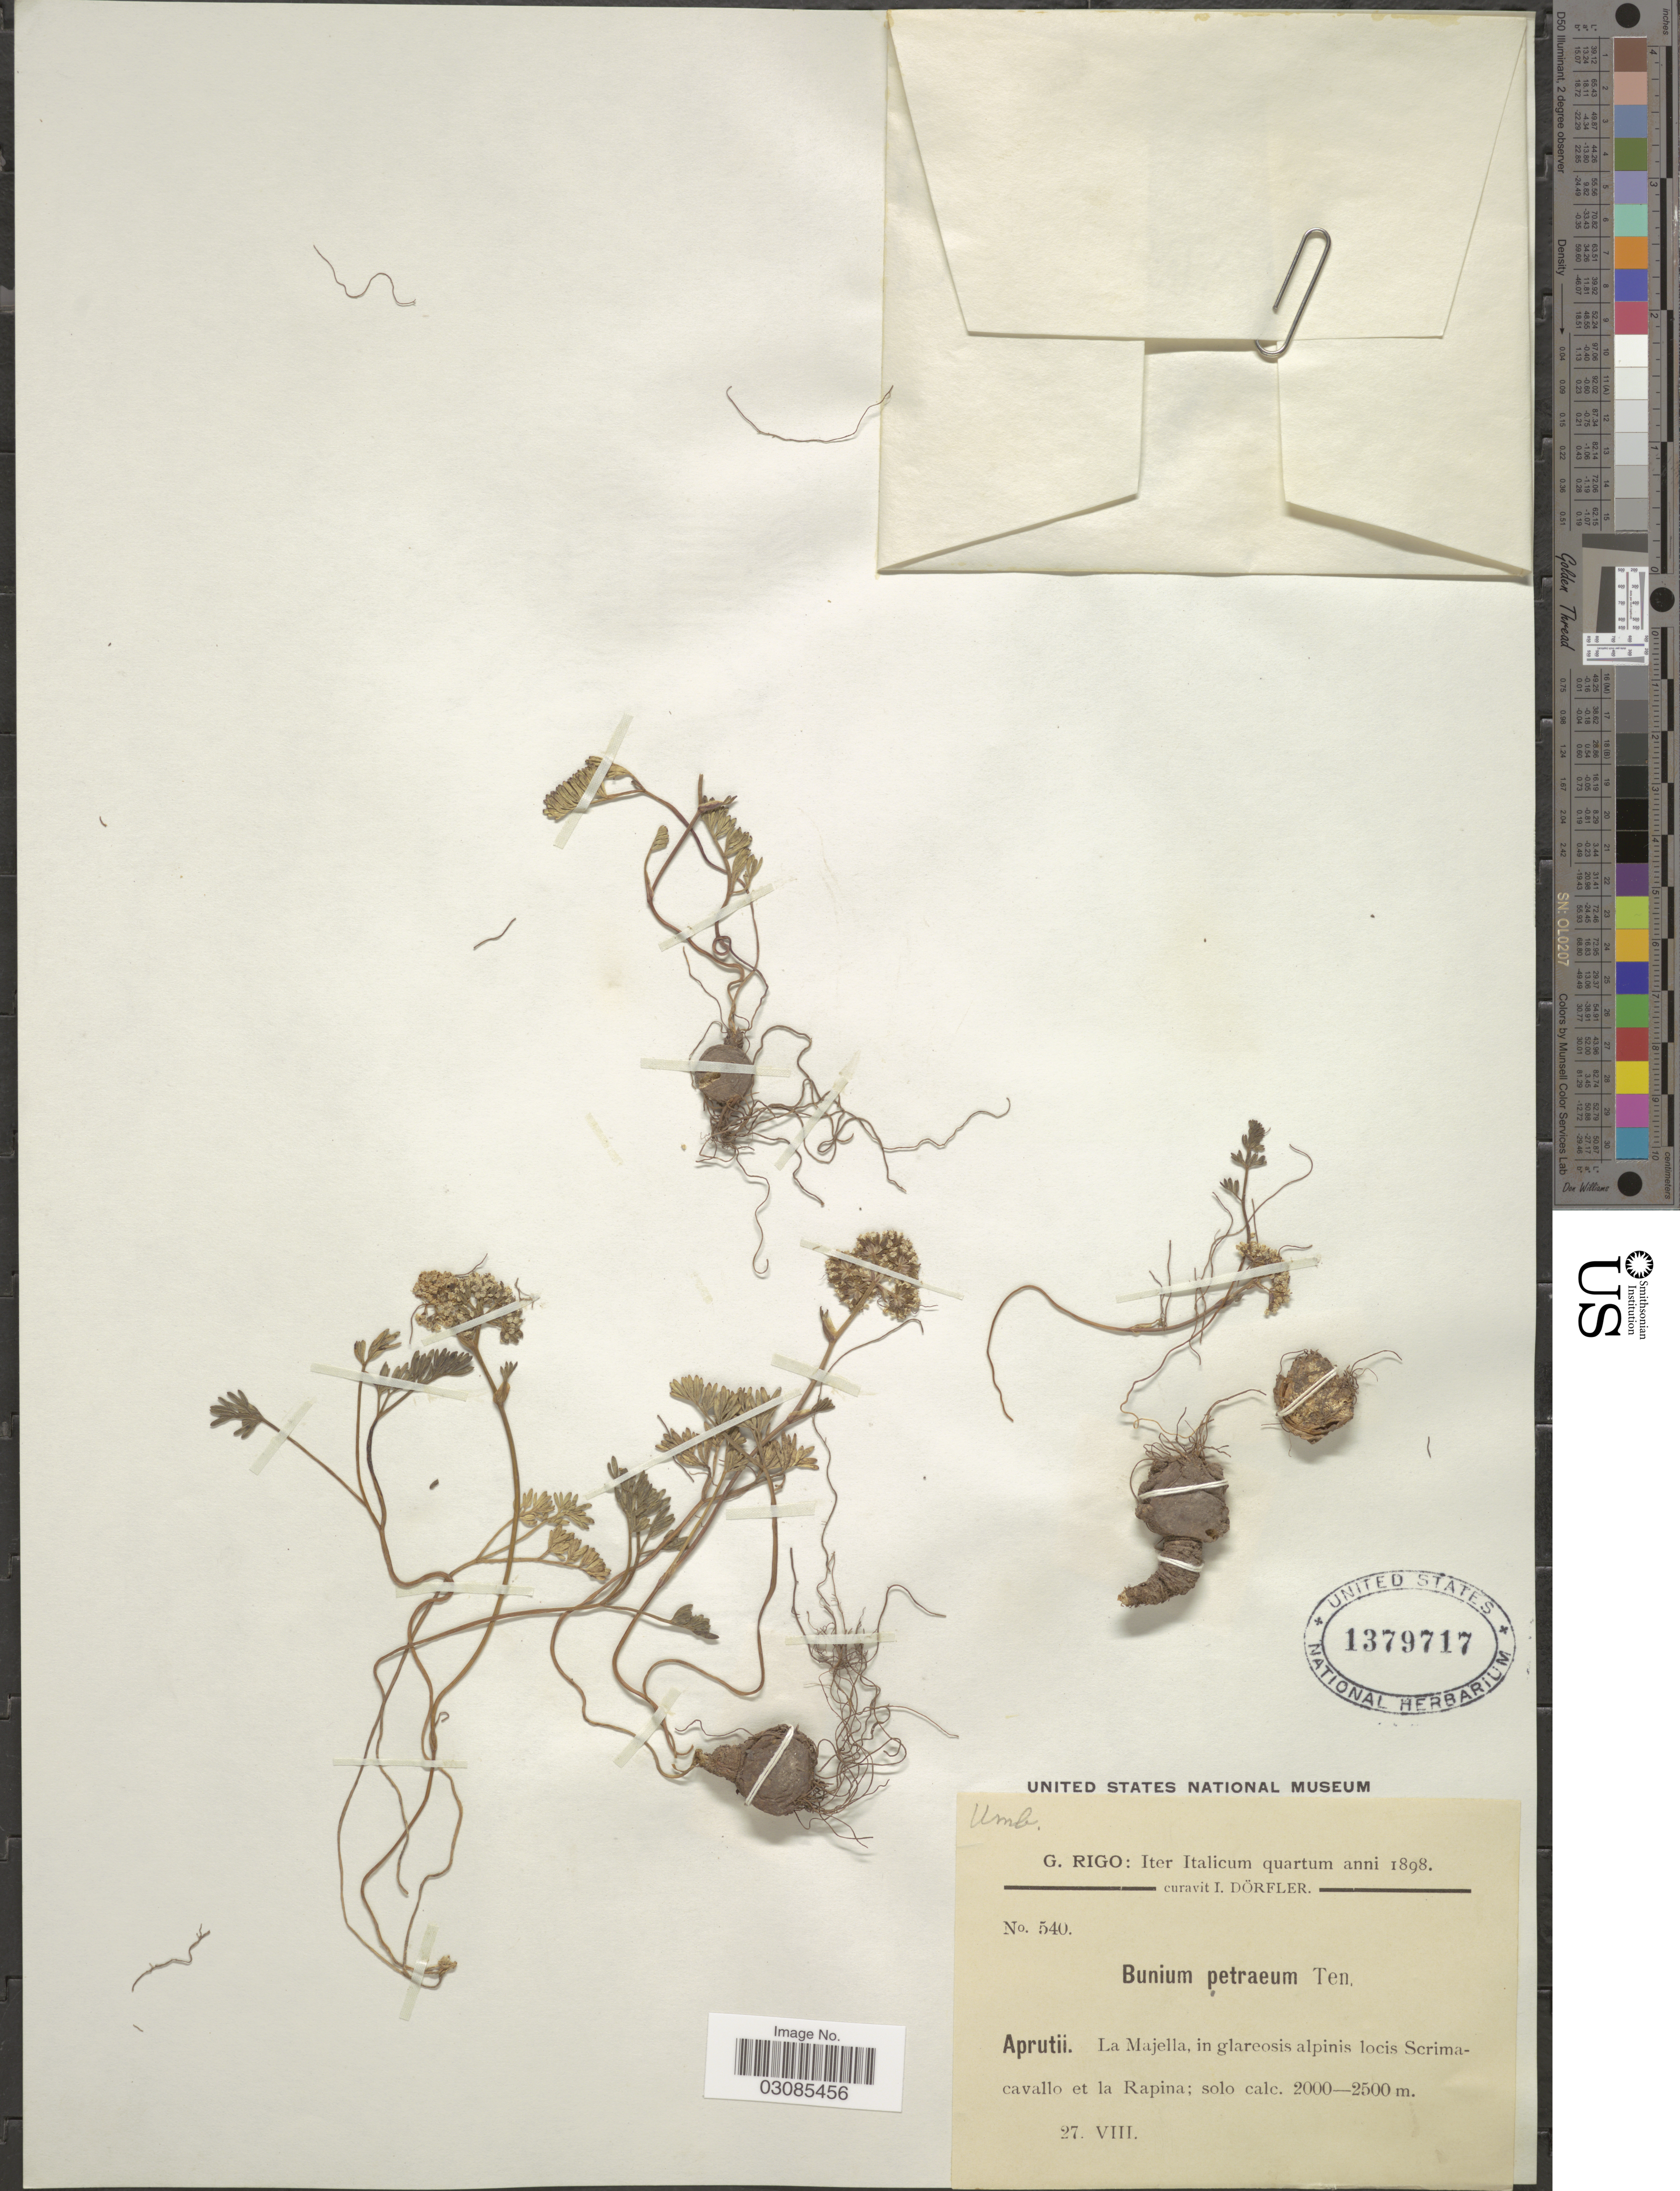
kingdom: Plantae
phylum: Tracheophyta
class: Magnoliopsida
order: Apiales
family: Apiaceae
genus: Bunium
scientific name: Bunium petraeum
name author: Ten.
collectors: G. Rigo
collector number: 540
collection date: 1898-08-27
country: Italy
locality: Aprutii. La Majella, in glareosis alpinis locis Scrimacavallo et la Rapina.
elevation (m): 2000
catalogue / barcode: US 1379717